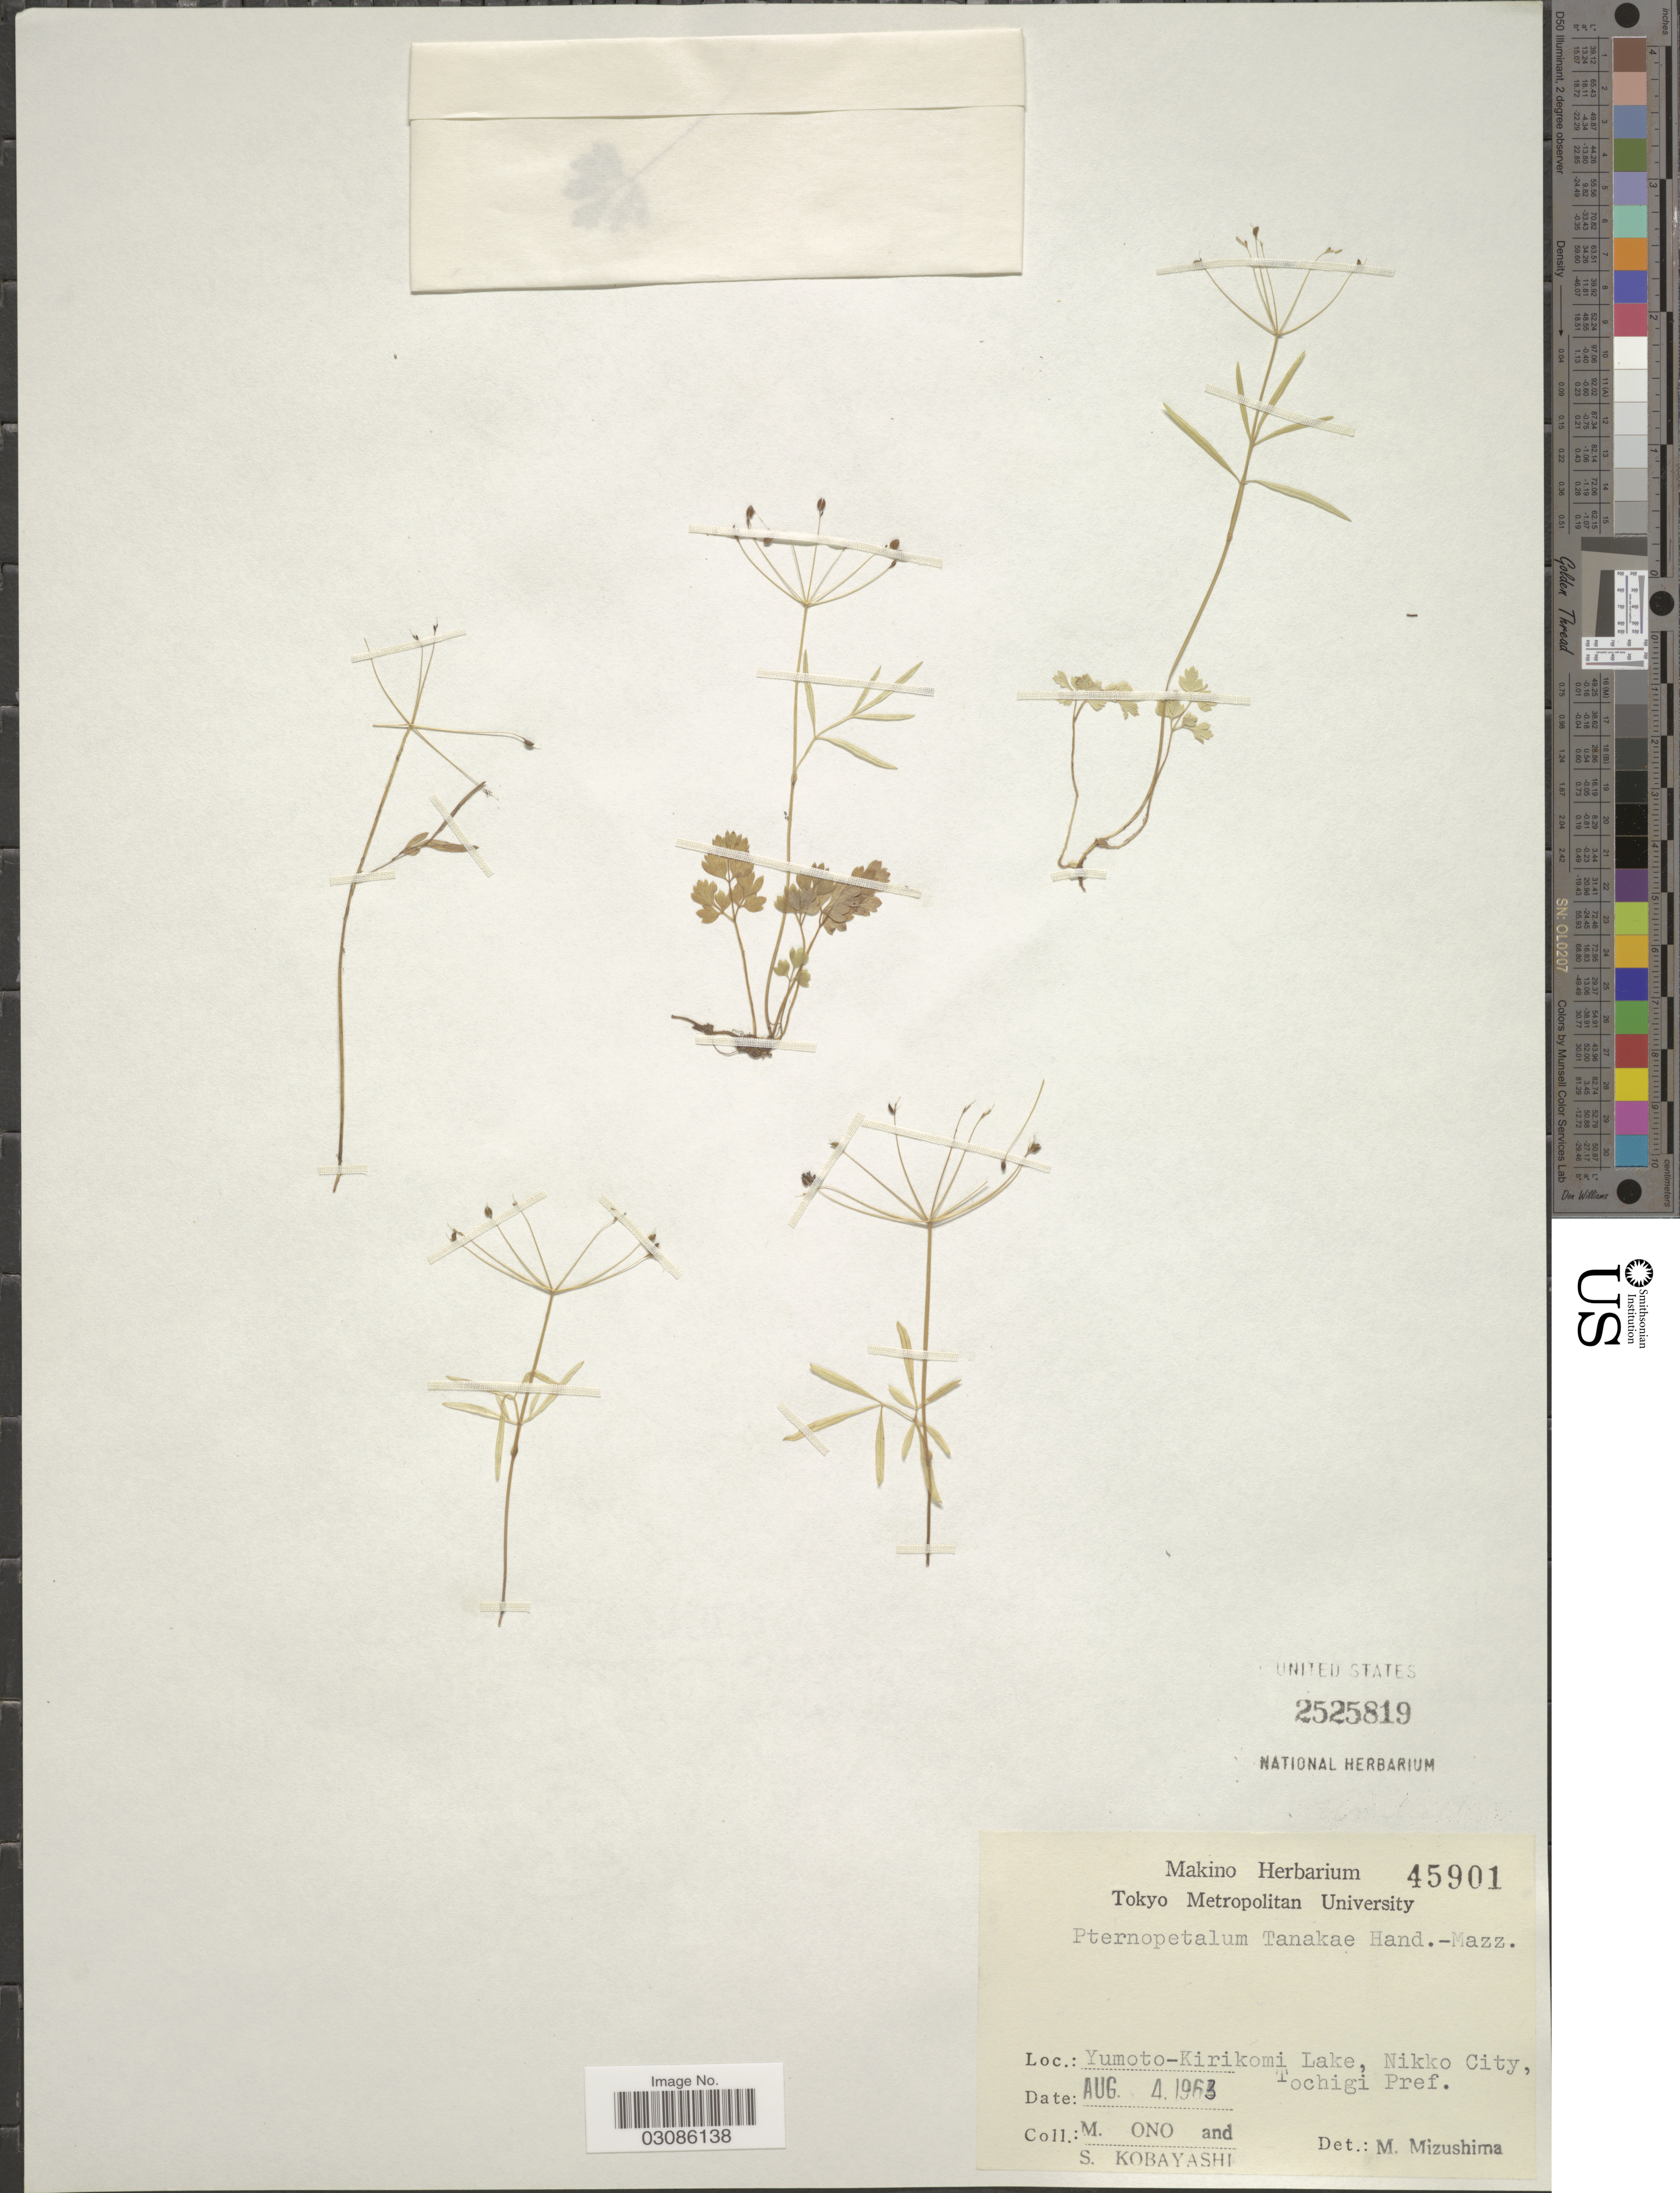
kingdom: Plantae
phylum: Tracheophyta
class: Magnoliopsida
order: Apiales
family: Apiaceae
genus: Pternopetalum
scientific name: Pternopetalum tanakae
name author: (Franch. & Sav.) Hand.-Mazz.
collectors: M. Ono & S. Kobayashi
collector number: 45901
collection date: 1963-08-04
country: Japan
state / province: Totigi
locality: Yumoto-Kirikomi Lake, Nikko City, Tochigi Pref.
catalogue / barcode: US 525819